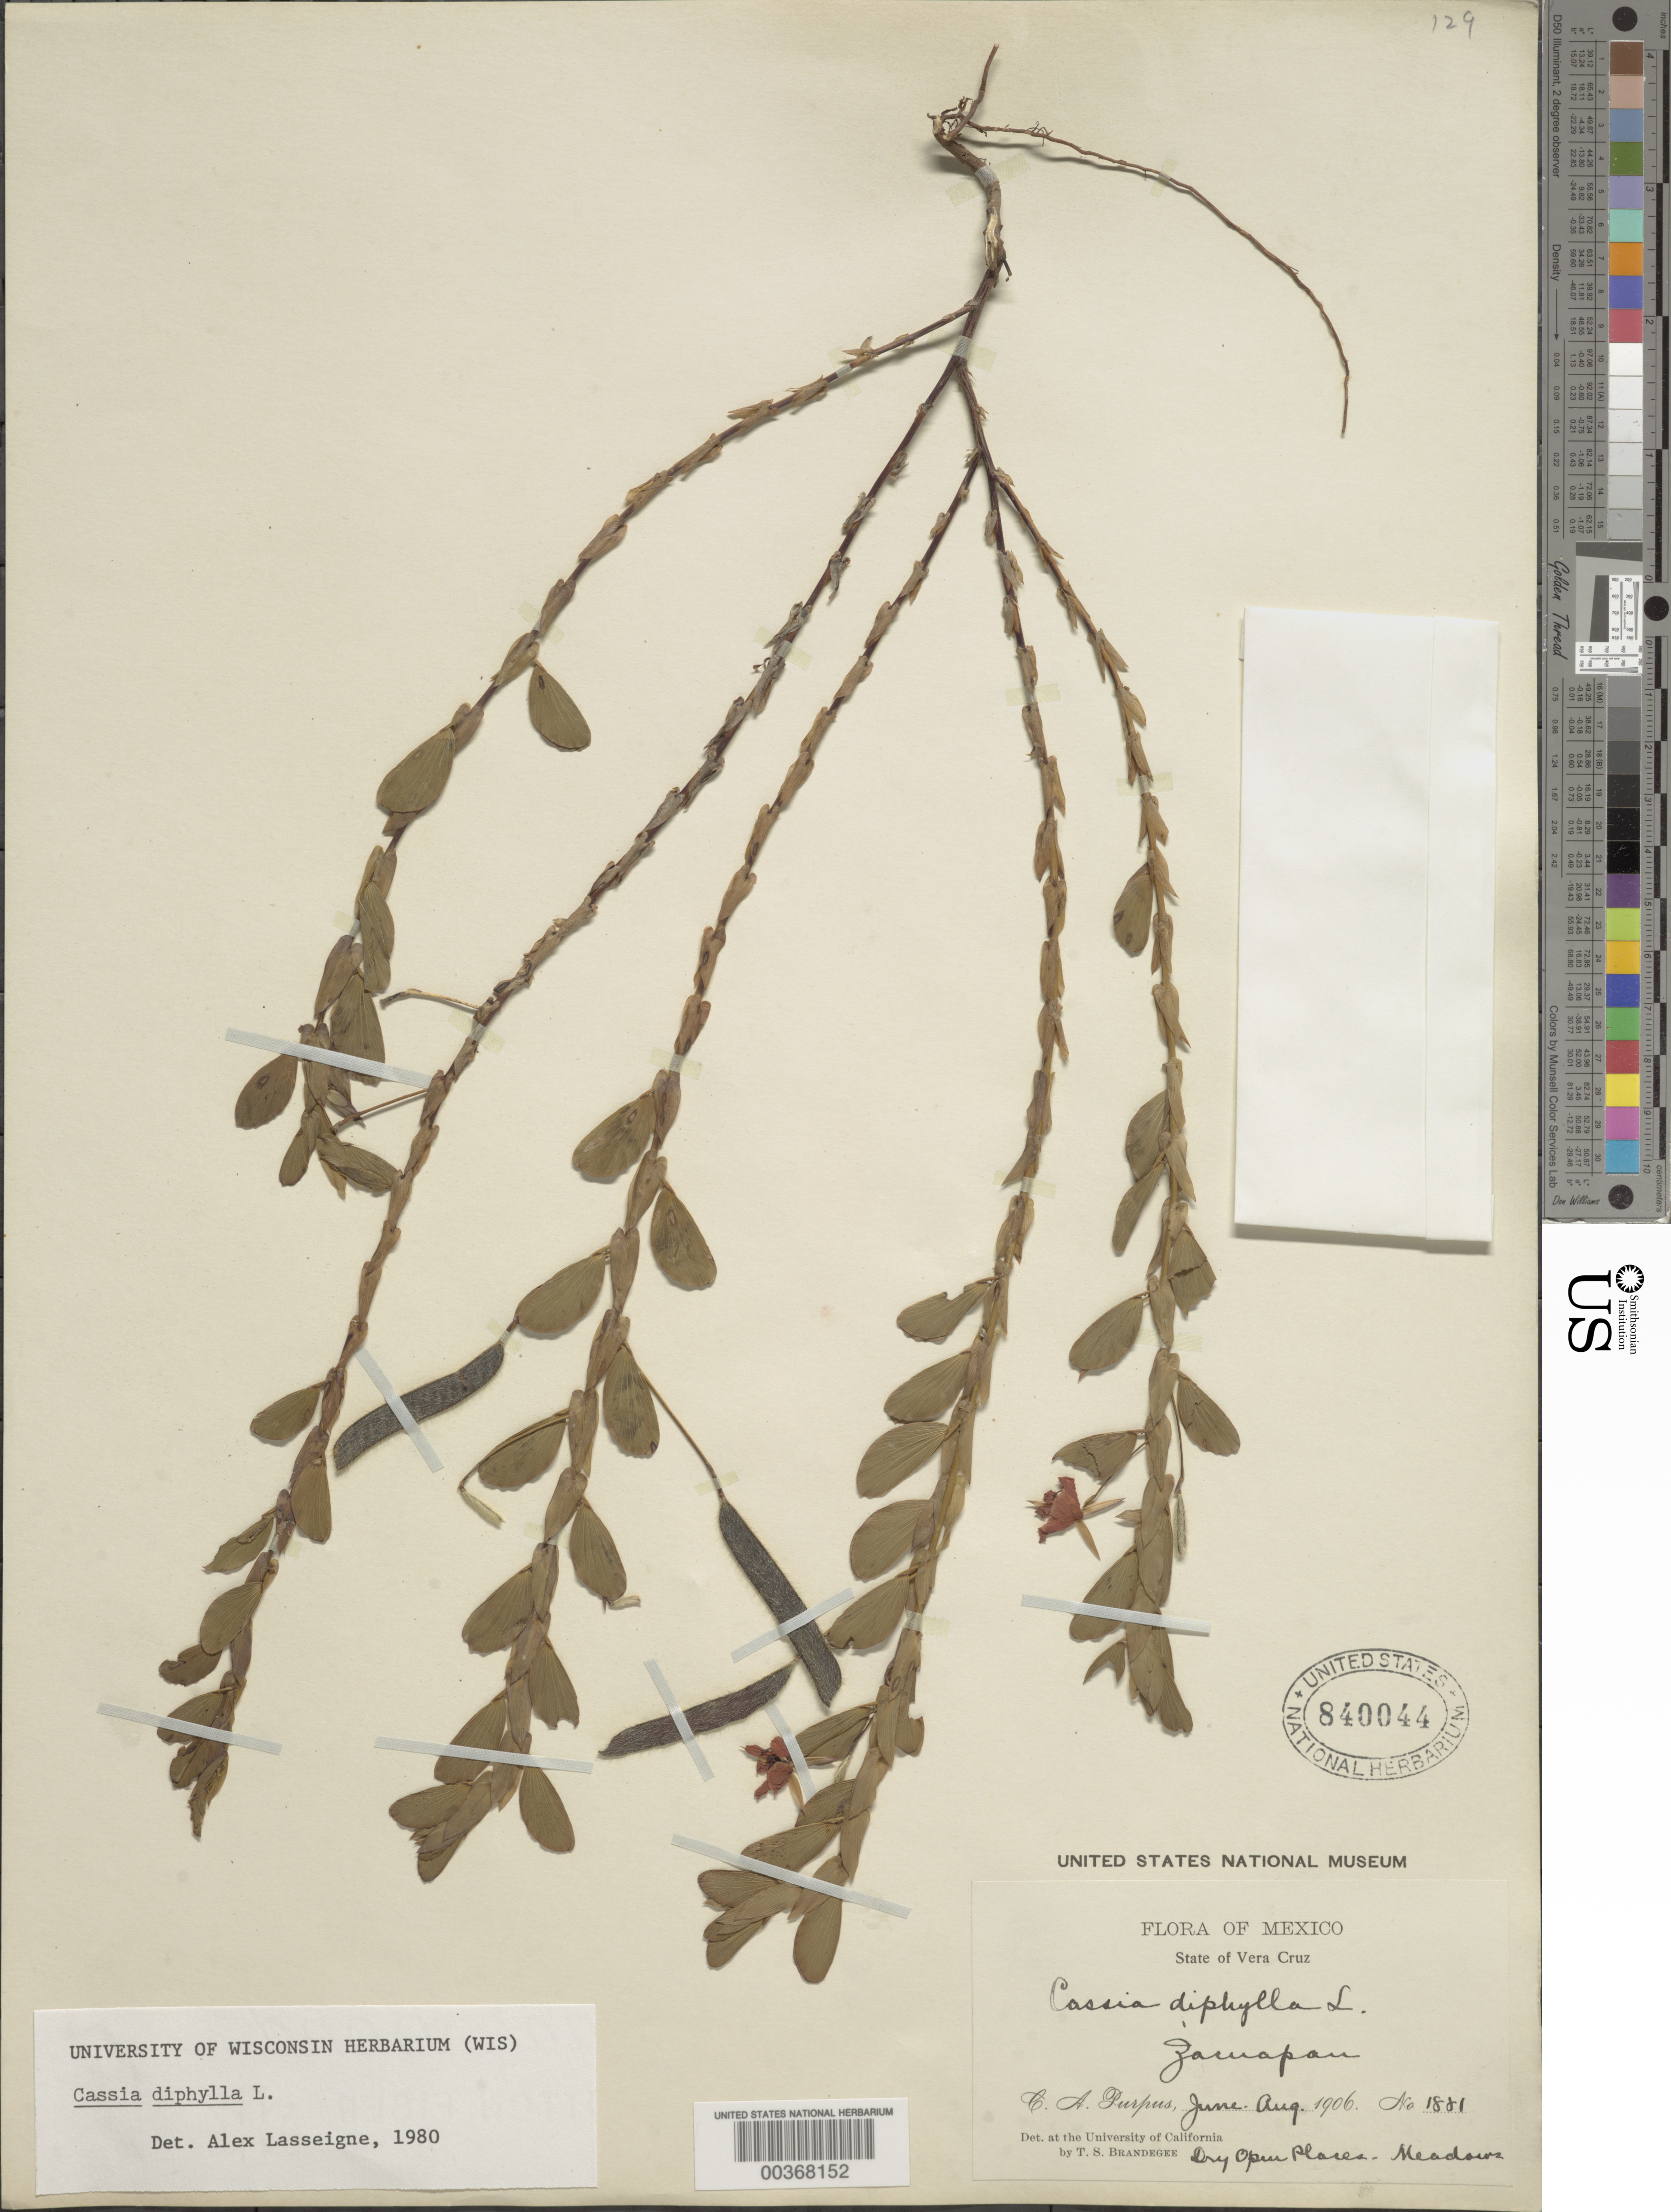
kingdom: Plantae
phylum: Tracheophyta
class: Magnoliopsida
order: Fabales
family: Fabaceae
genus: Chamaecrista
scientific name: Chamaecrista diphylla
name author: (L.) Greene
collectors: C. A. Purpus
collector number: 1881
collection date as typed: Jun 1906 to -- Aug 1906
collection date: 1906-06/1906-08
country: Mexico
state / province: Veracruz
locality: Zamapan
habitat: Dry open places, meadows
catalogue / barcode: US 840044